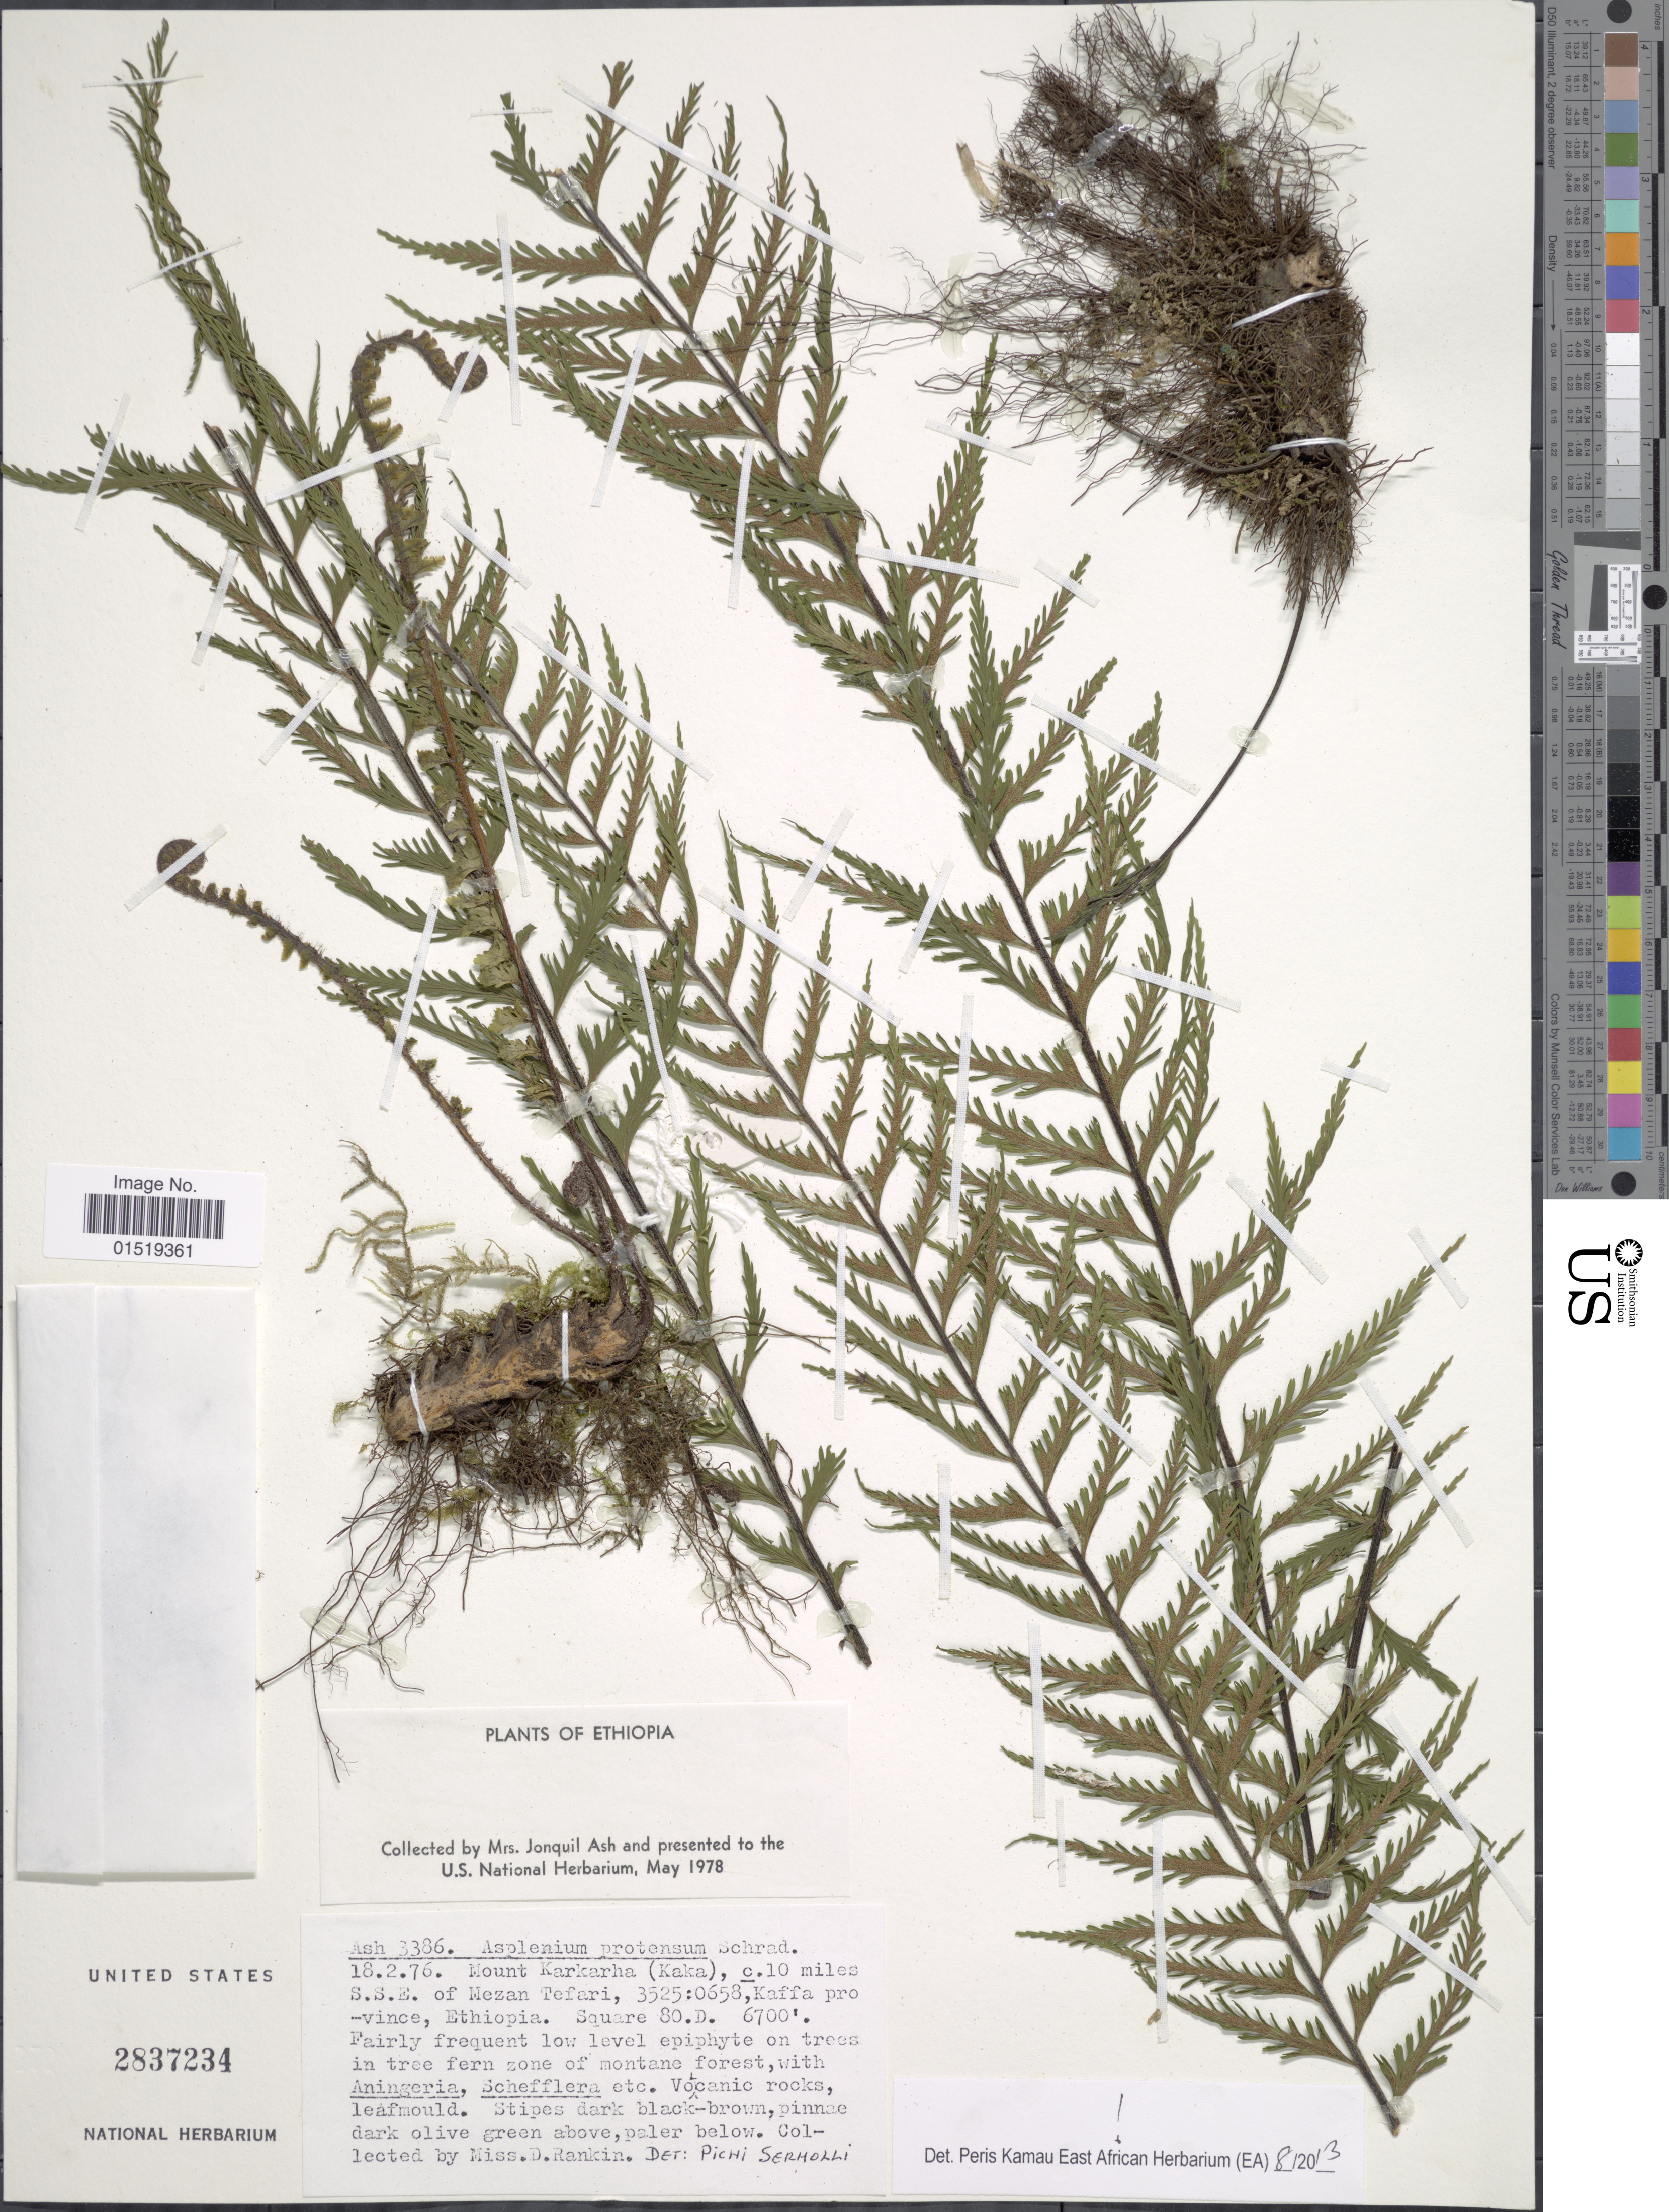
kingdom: Plantae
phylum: Tracheophyta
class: Polypodiopsida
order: Polypodiales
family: Aspleniaceae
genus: Asplenium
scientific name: Asplenium protensum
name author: Schrad.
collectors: J. Ash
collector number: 3386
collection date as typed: Transcribed d/m/y: 18/2/76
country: Ethiopia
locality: Mount Karkarha (Kaka), c. 10 miles S.S.E. of Mezan Tefari, 3525:0658. Kaffa province.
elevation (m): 2042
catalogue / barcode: US 2837234